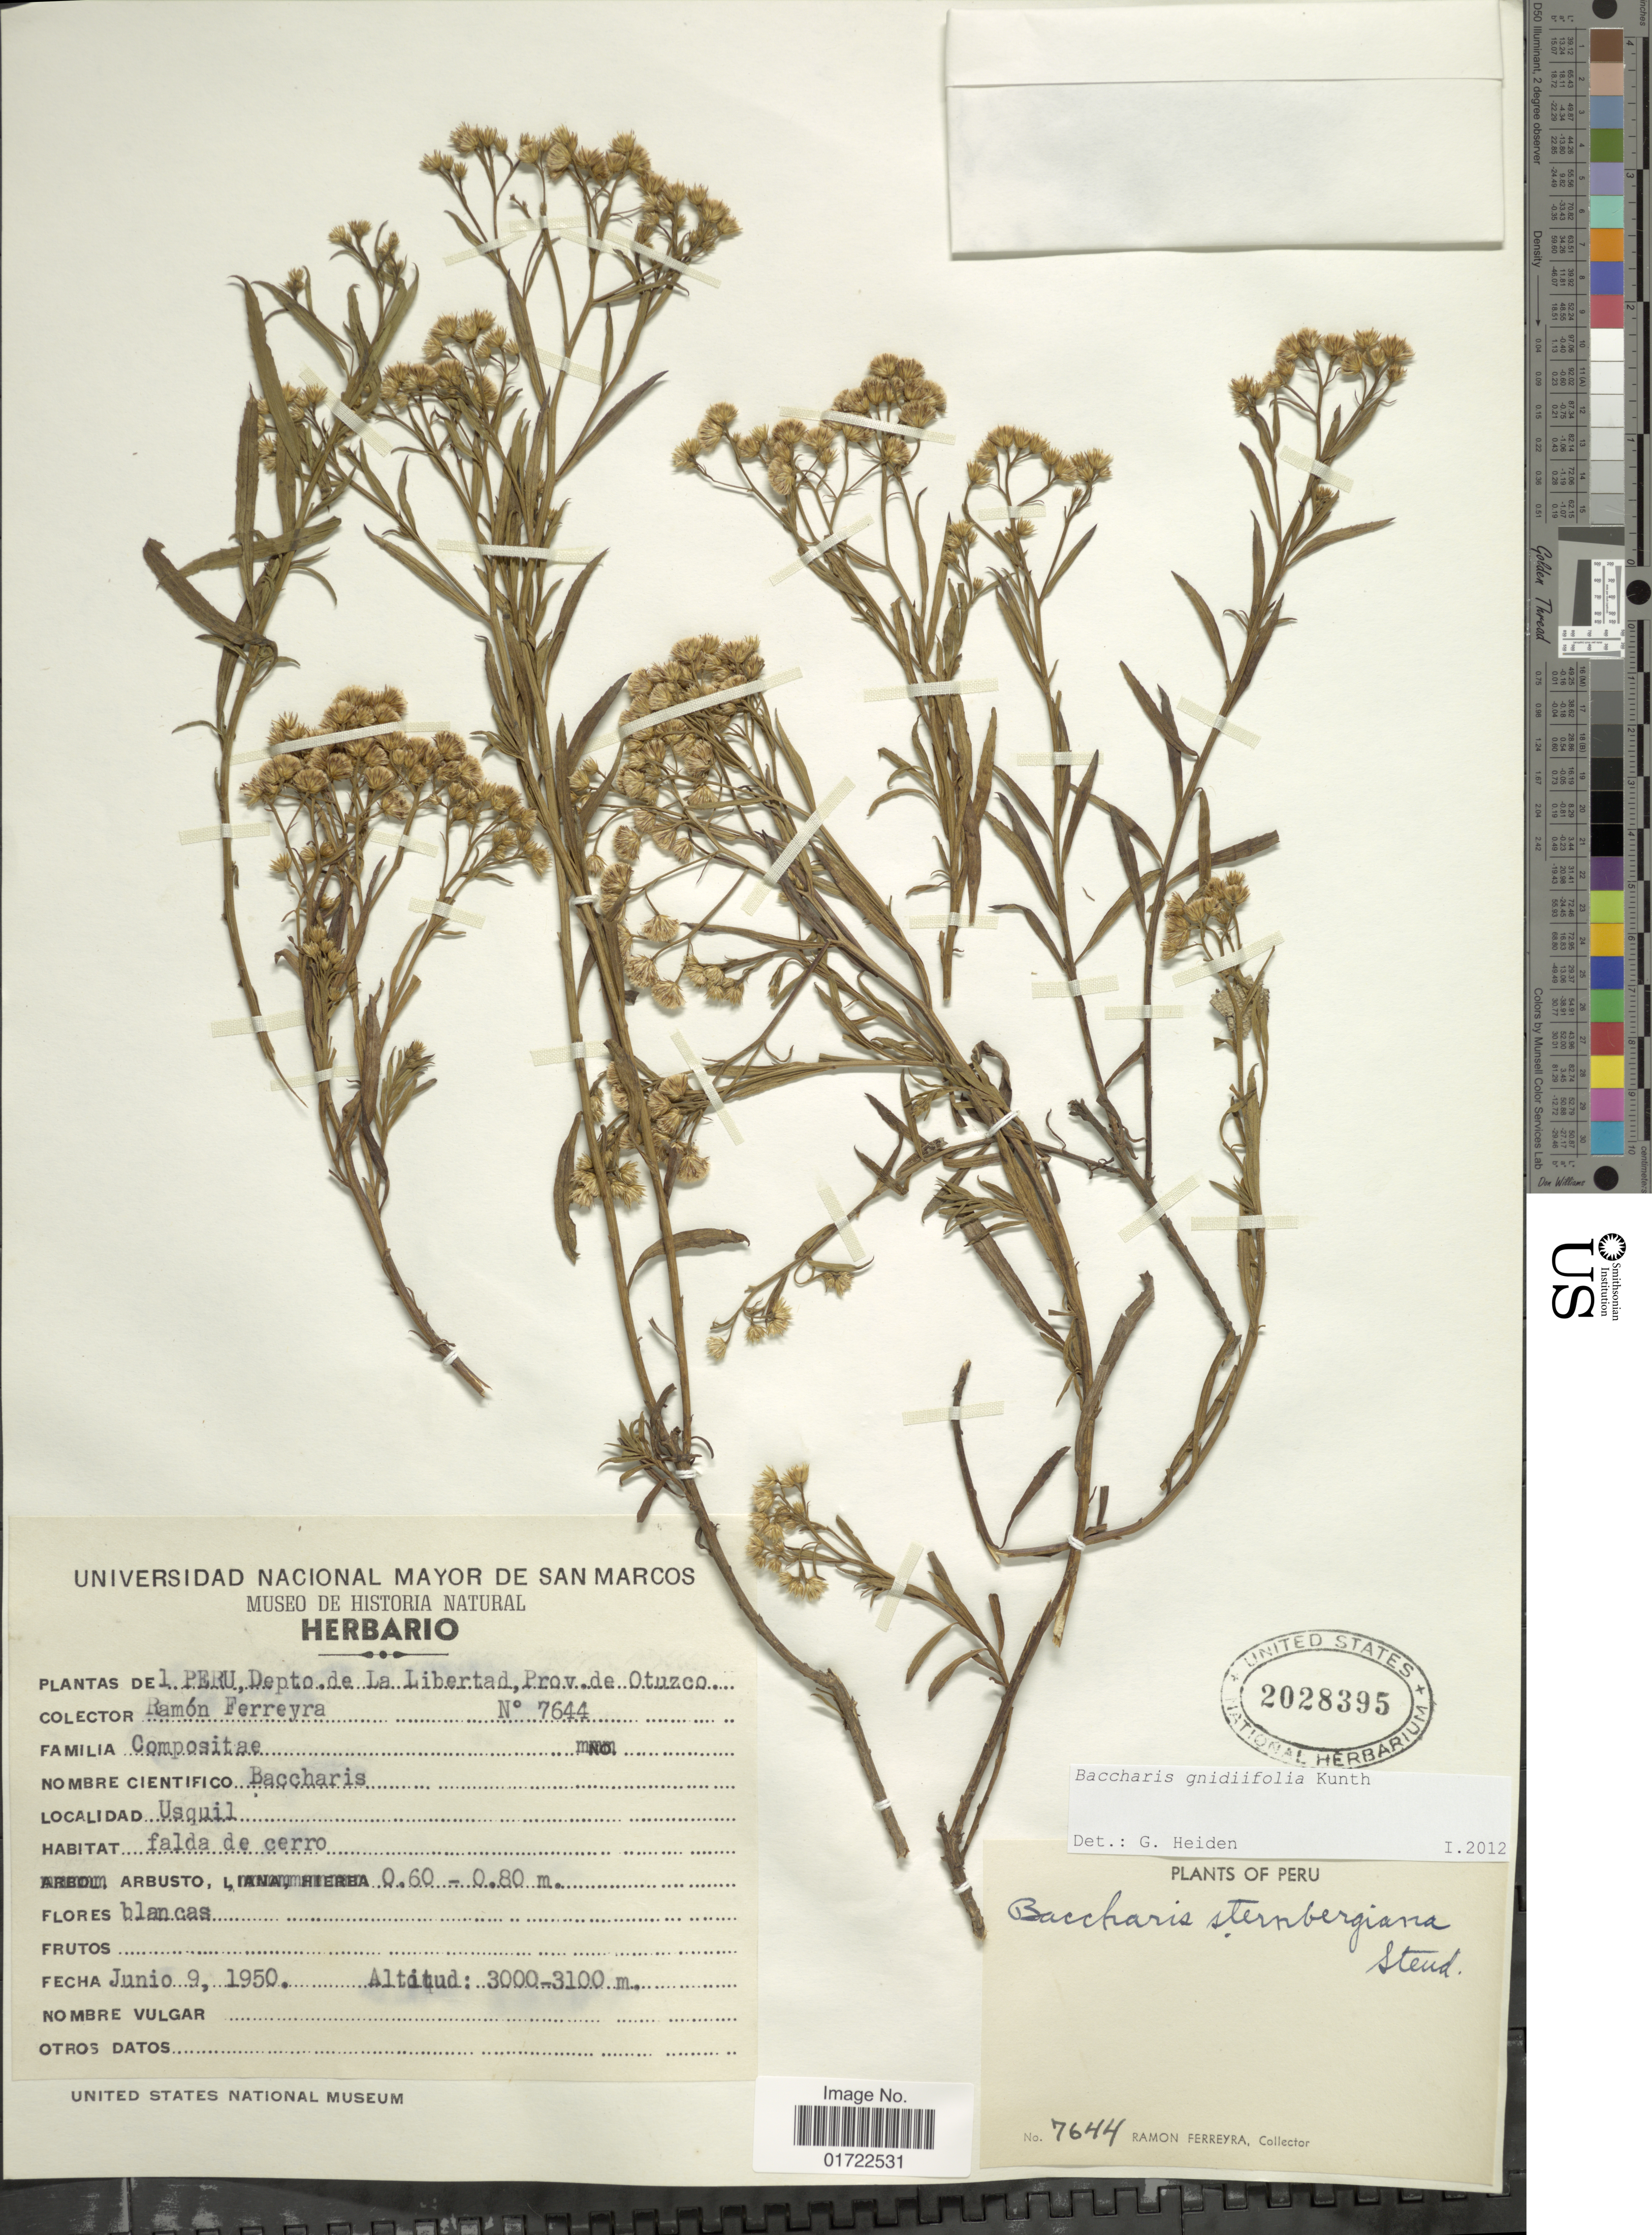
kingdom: Plantae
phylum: Tracheophyta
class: Magnoliopsida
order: Asterales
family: Asteraceae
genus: Baccharis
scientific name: Baccharis gnidiifolia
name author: Kunth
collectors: R. A. Ferreyra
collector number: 7644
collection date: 1950-06-09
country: Peru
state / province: La Libertad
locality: Prov. de Otuzco, Usquil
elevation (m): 3000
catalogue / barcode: US 2028395